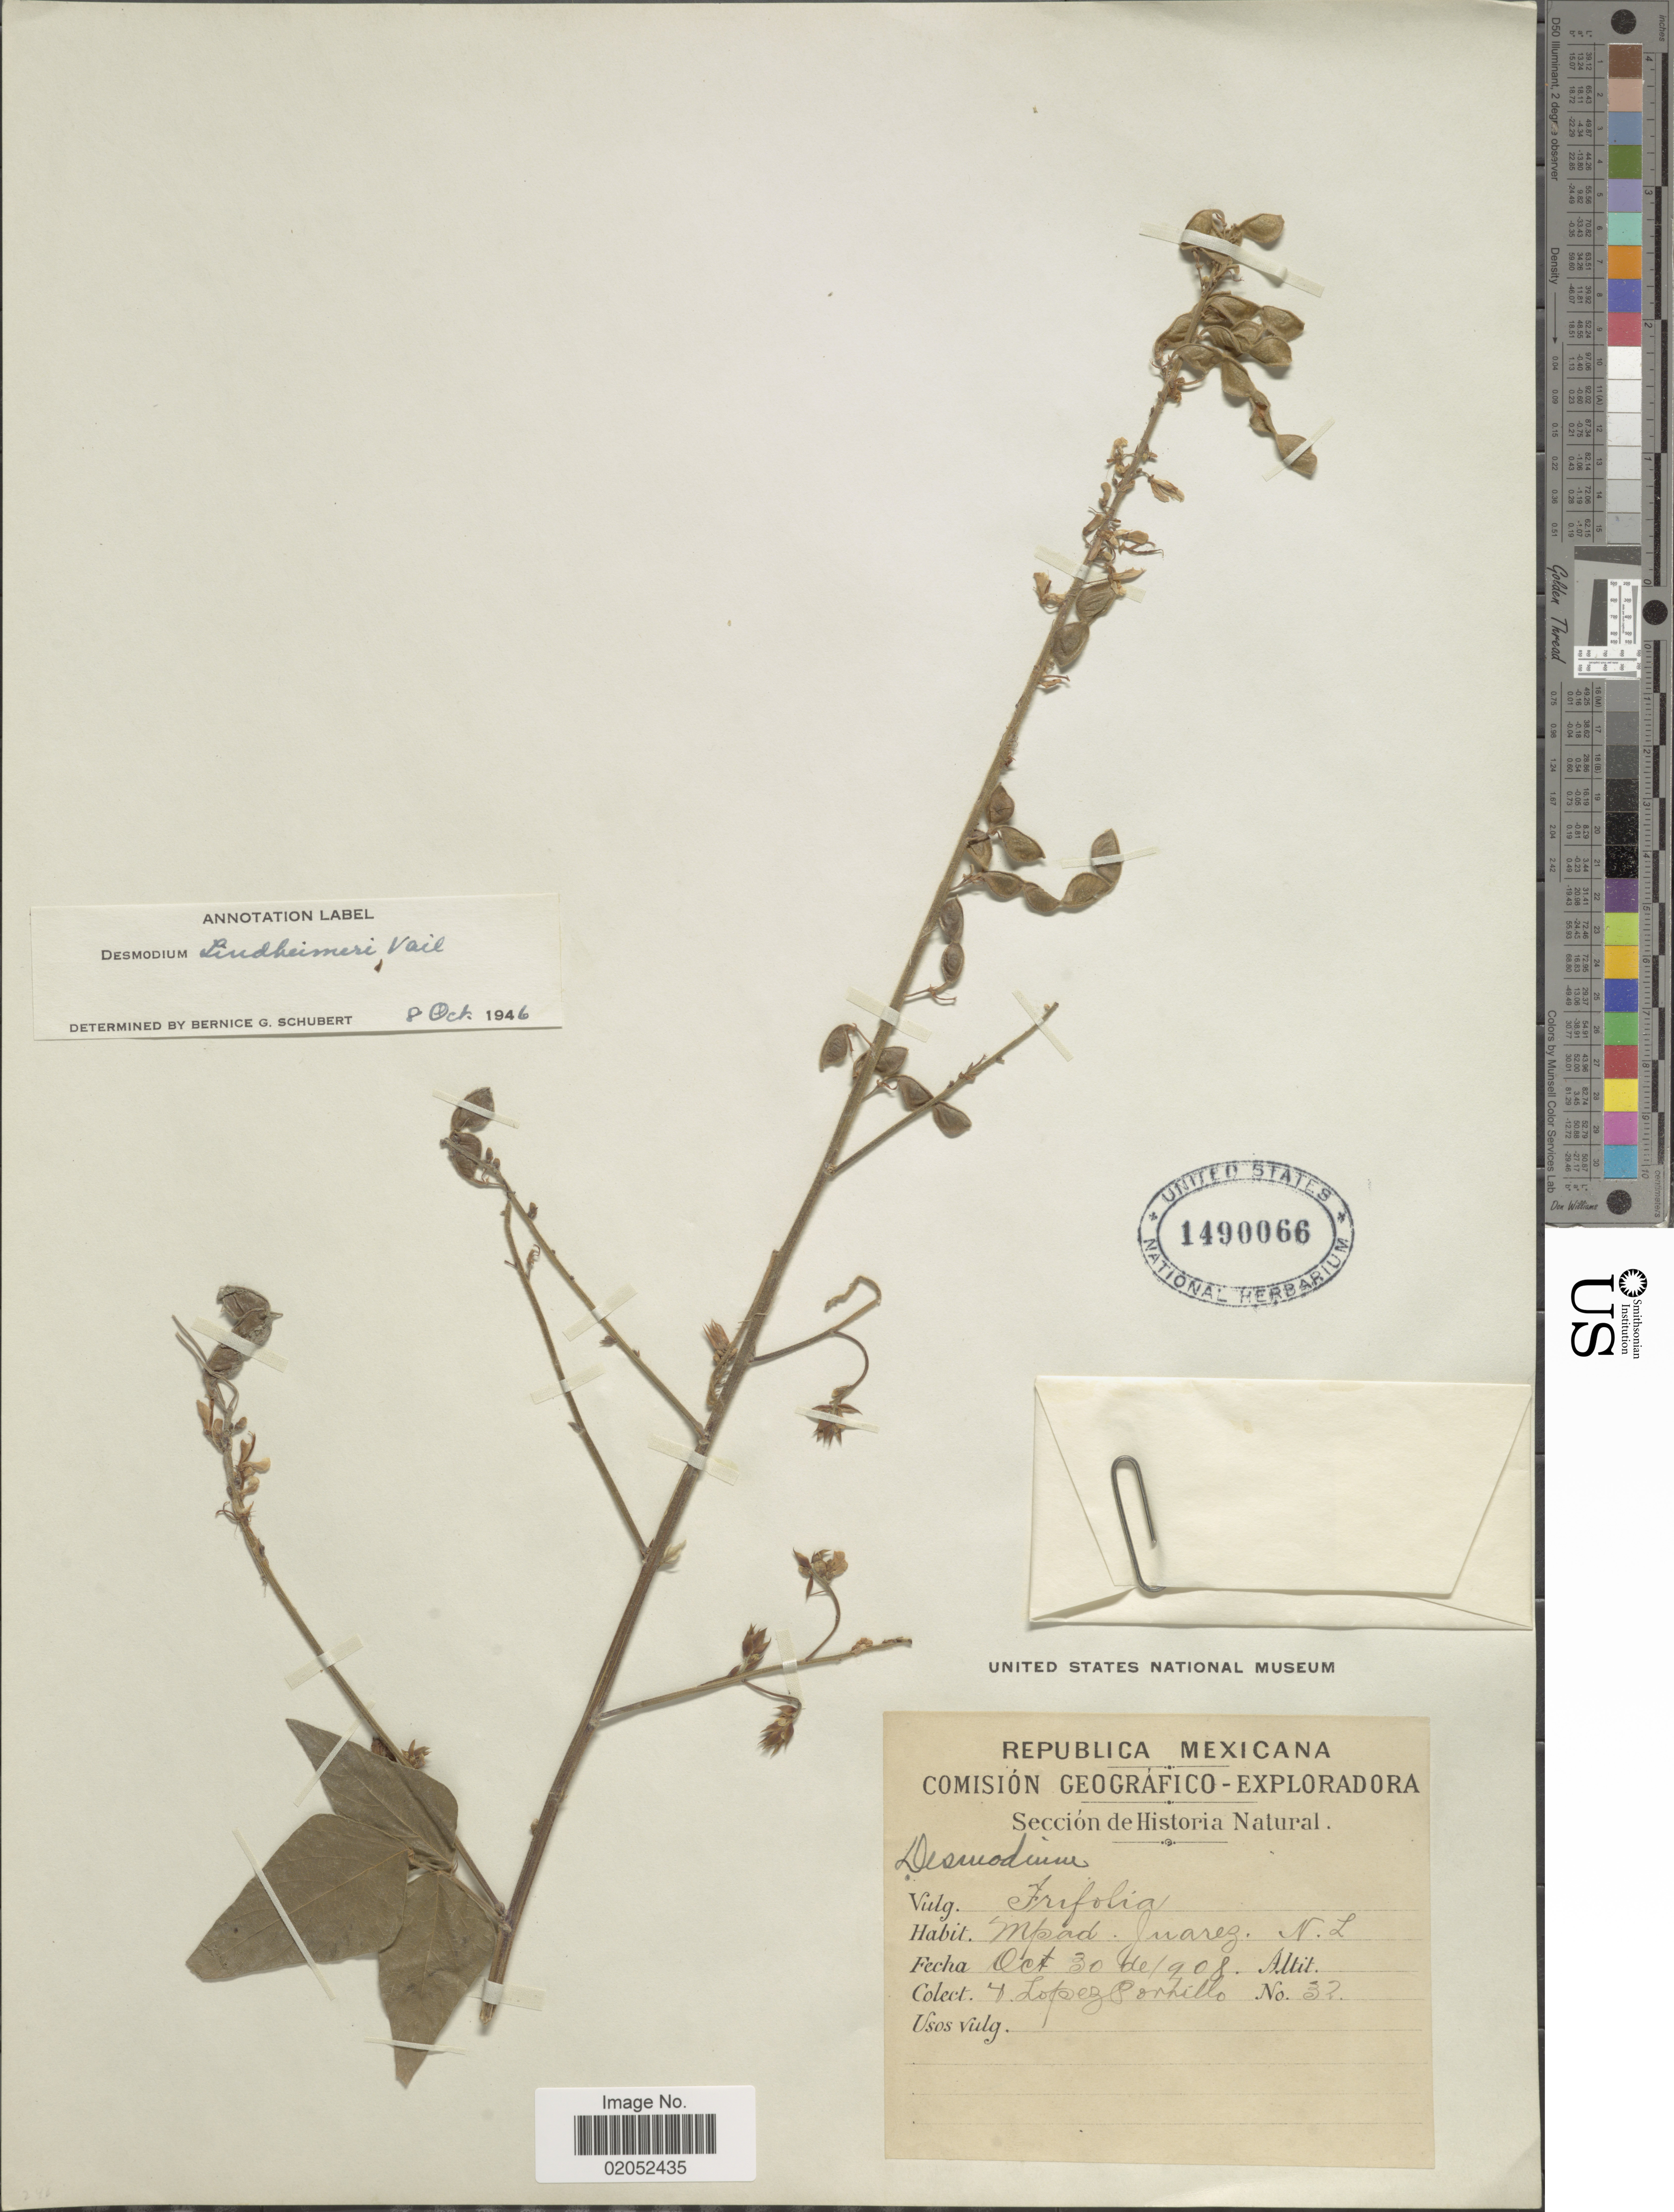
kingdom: Plantae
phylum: Tracheophyta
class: Magnoliopsida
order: Fabales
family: Fabaceae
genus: Desmodium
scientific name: Desmodium lindheimeri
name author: Vail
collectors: López Portillo, V.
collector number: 32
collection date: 1908-10-30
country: Mexico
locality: Republica Mexicana. Mpad Juarez, N.L.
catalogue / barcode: US 1490066